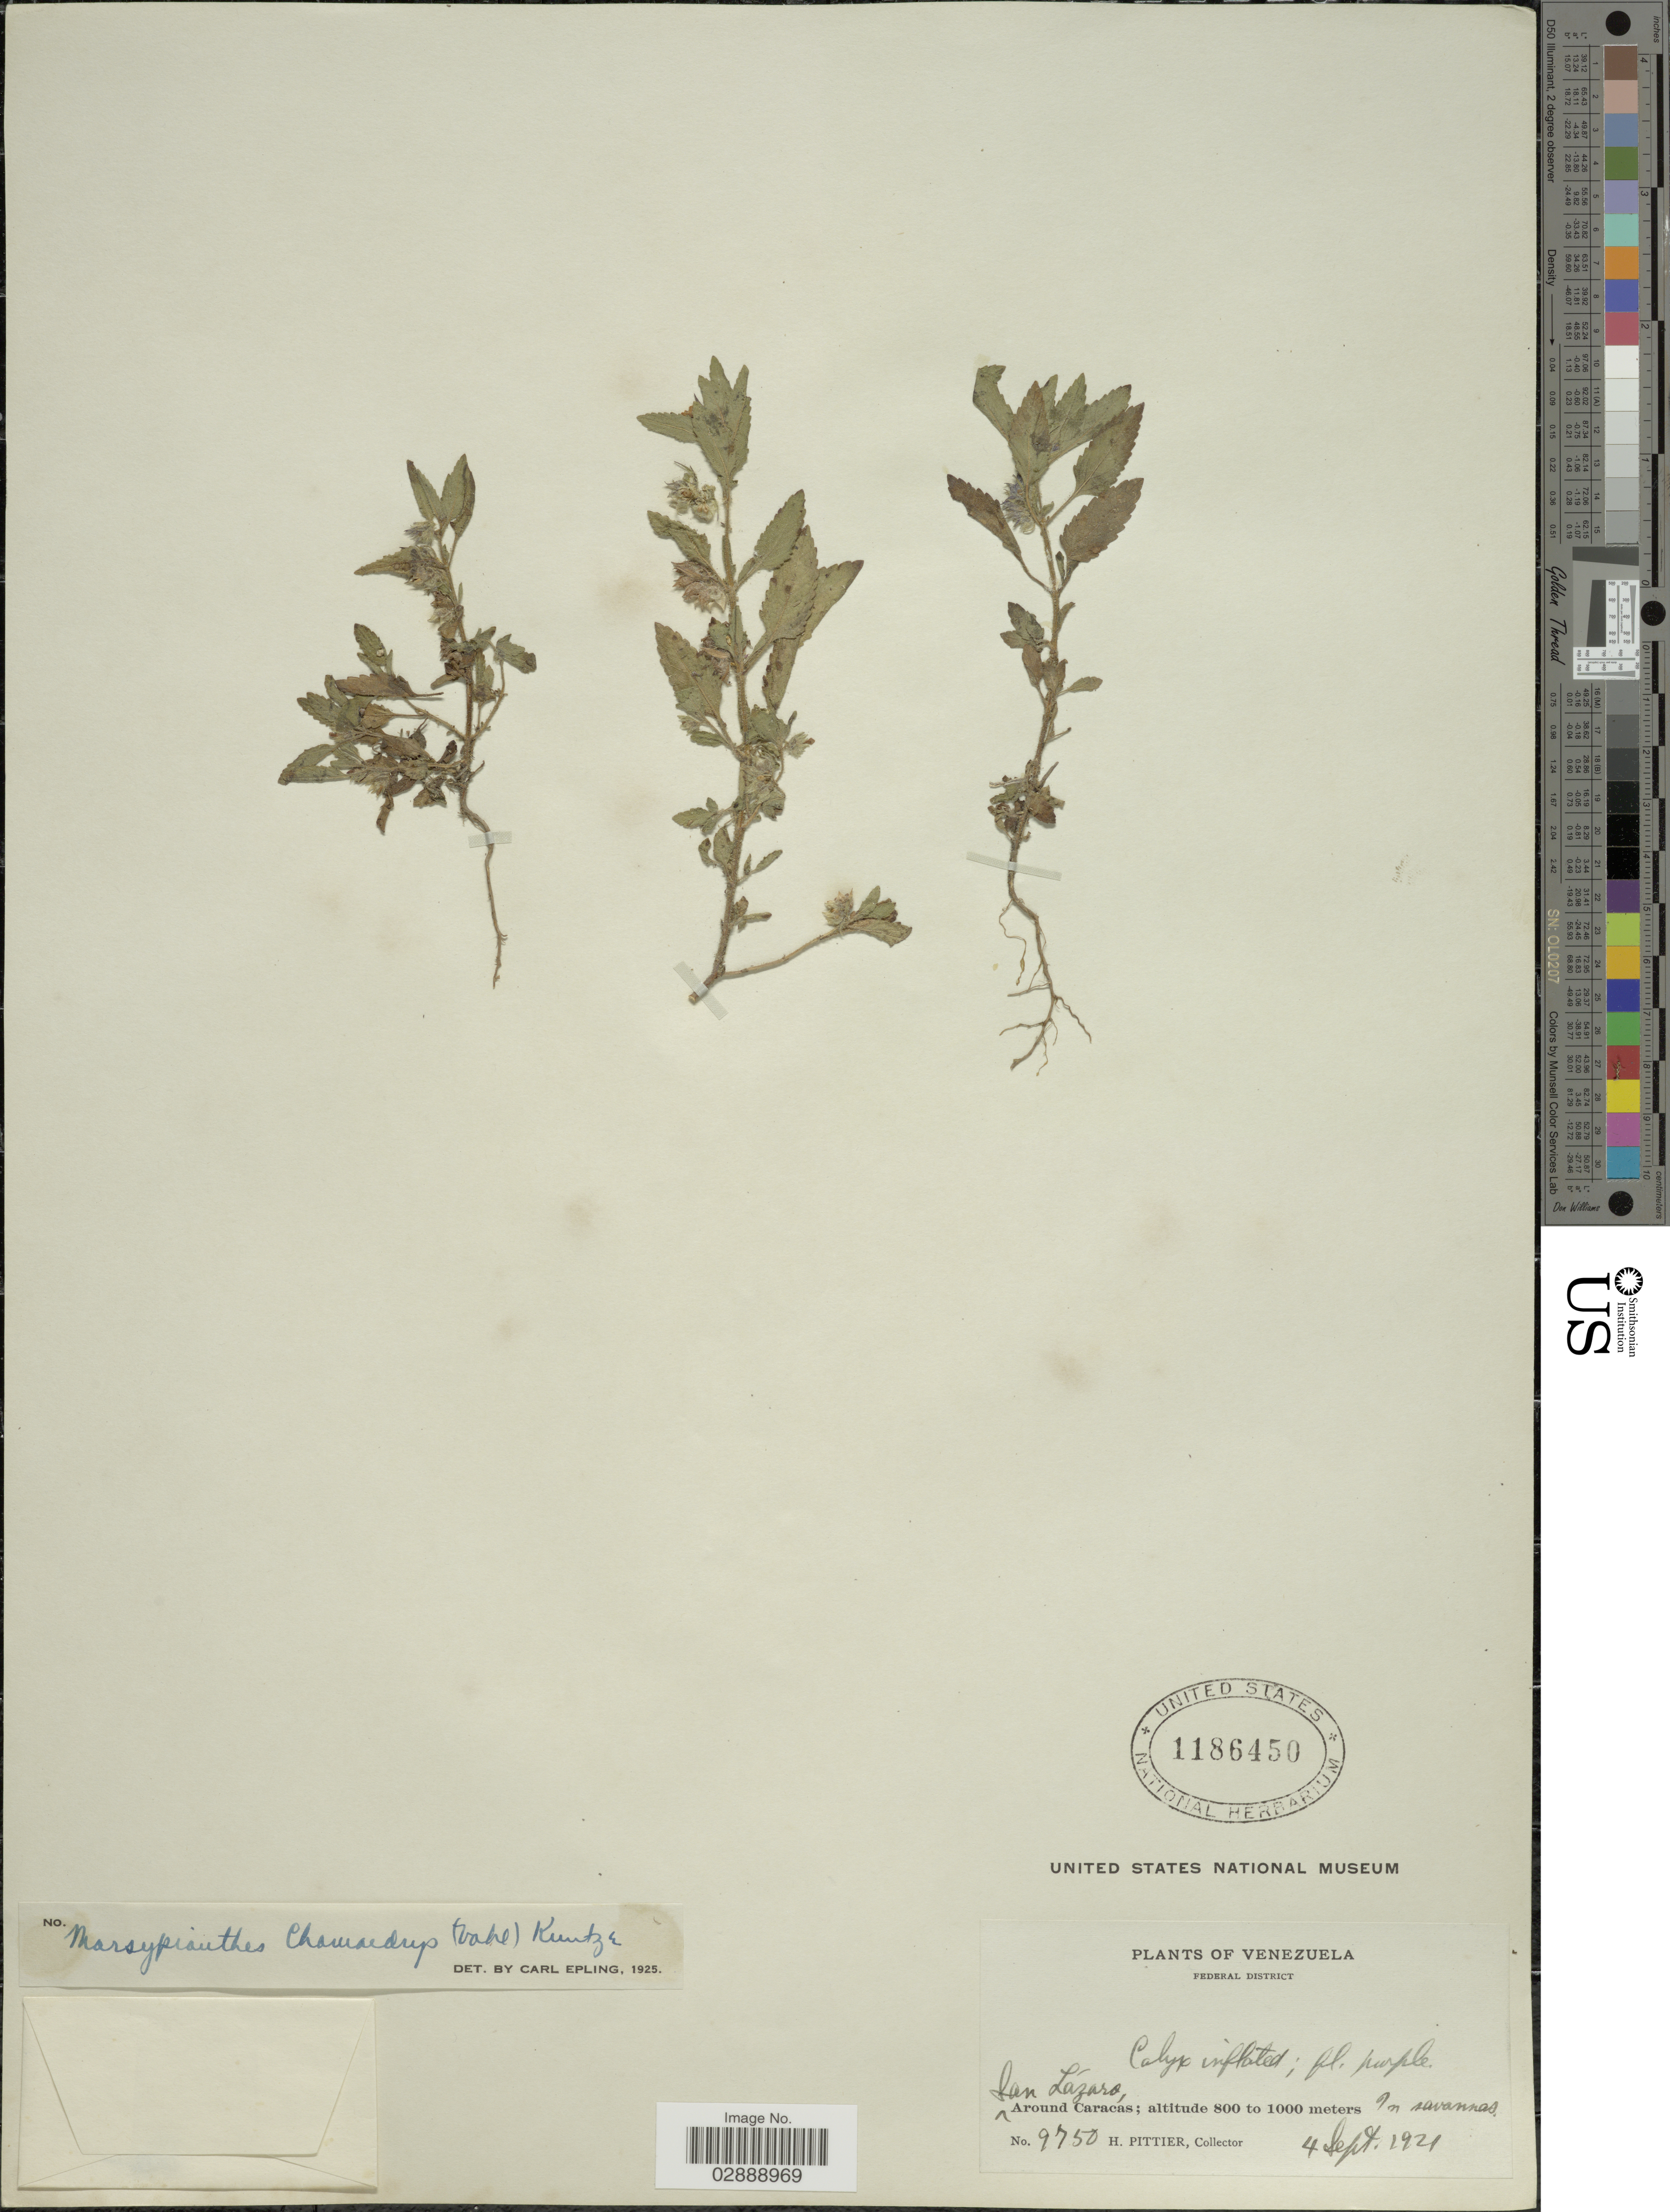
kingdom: Plantae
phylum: Tracheophyta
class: Magnoliopsida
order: Lamiales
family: Lamiaceae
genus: Marsypianthes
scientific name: Marsypianthes chamaedrys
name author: (Vahl) Kuntze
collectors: H. F. Pittier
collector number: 9750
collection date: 1921-09-04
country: Venezuela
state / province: Distrito Federal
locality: Federal District. San Lázaro, around Caracas.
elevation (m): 800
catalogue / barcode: US 1186450